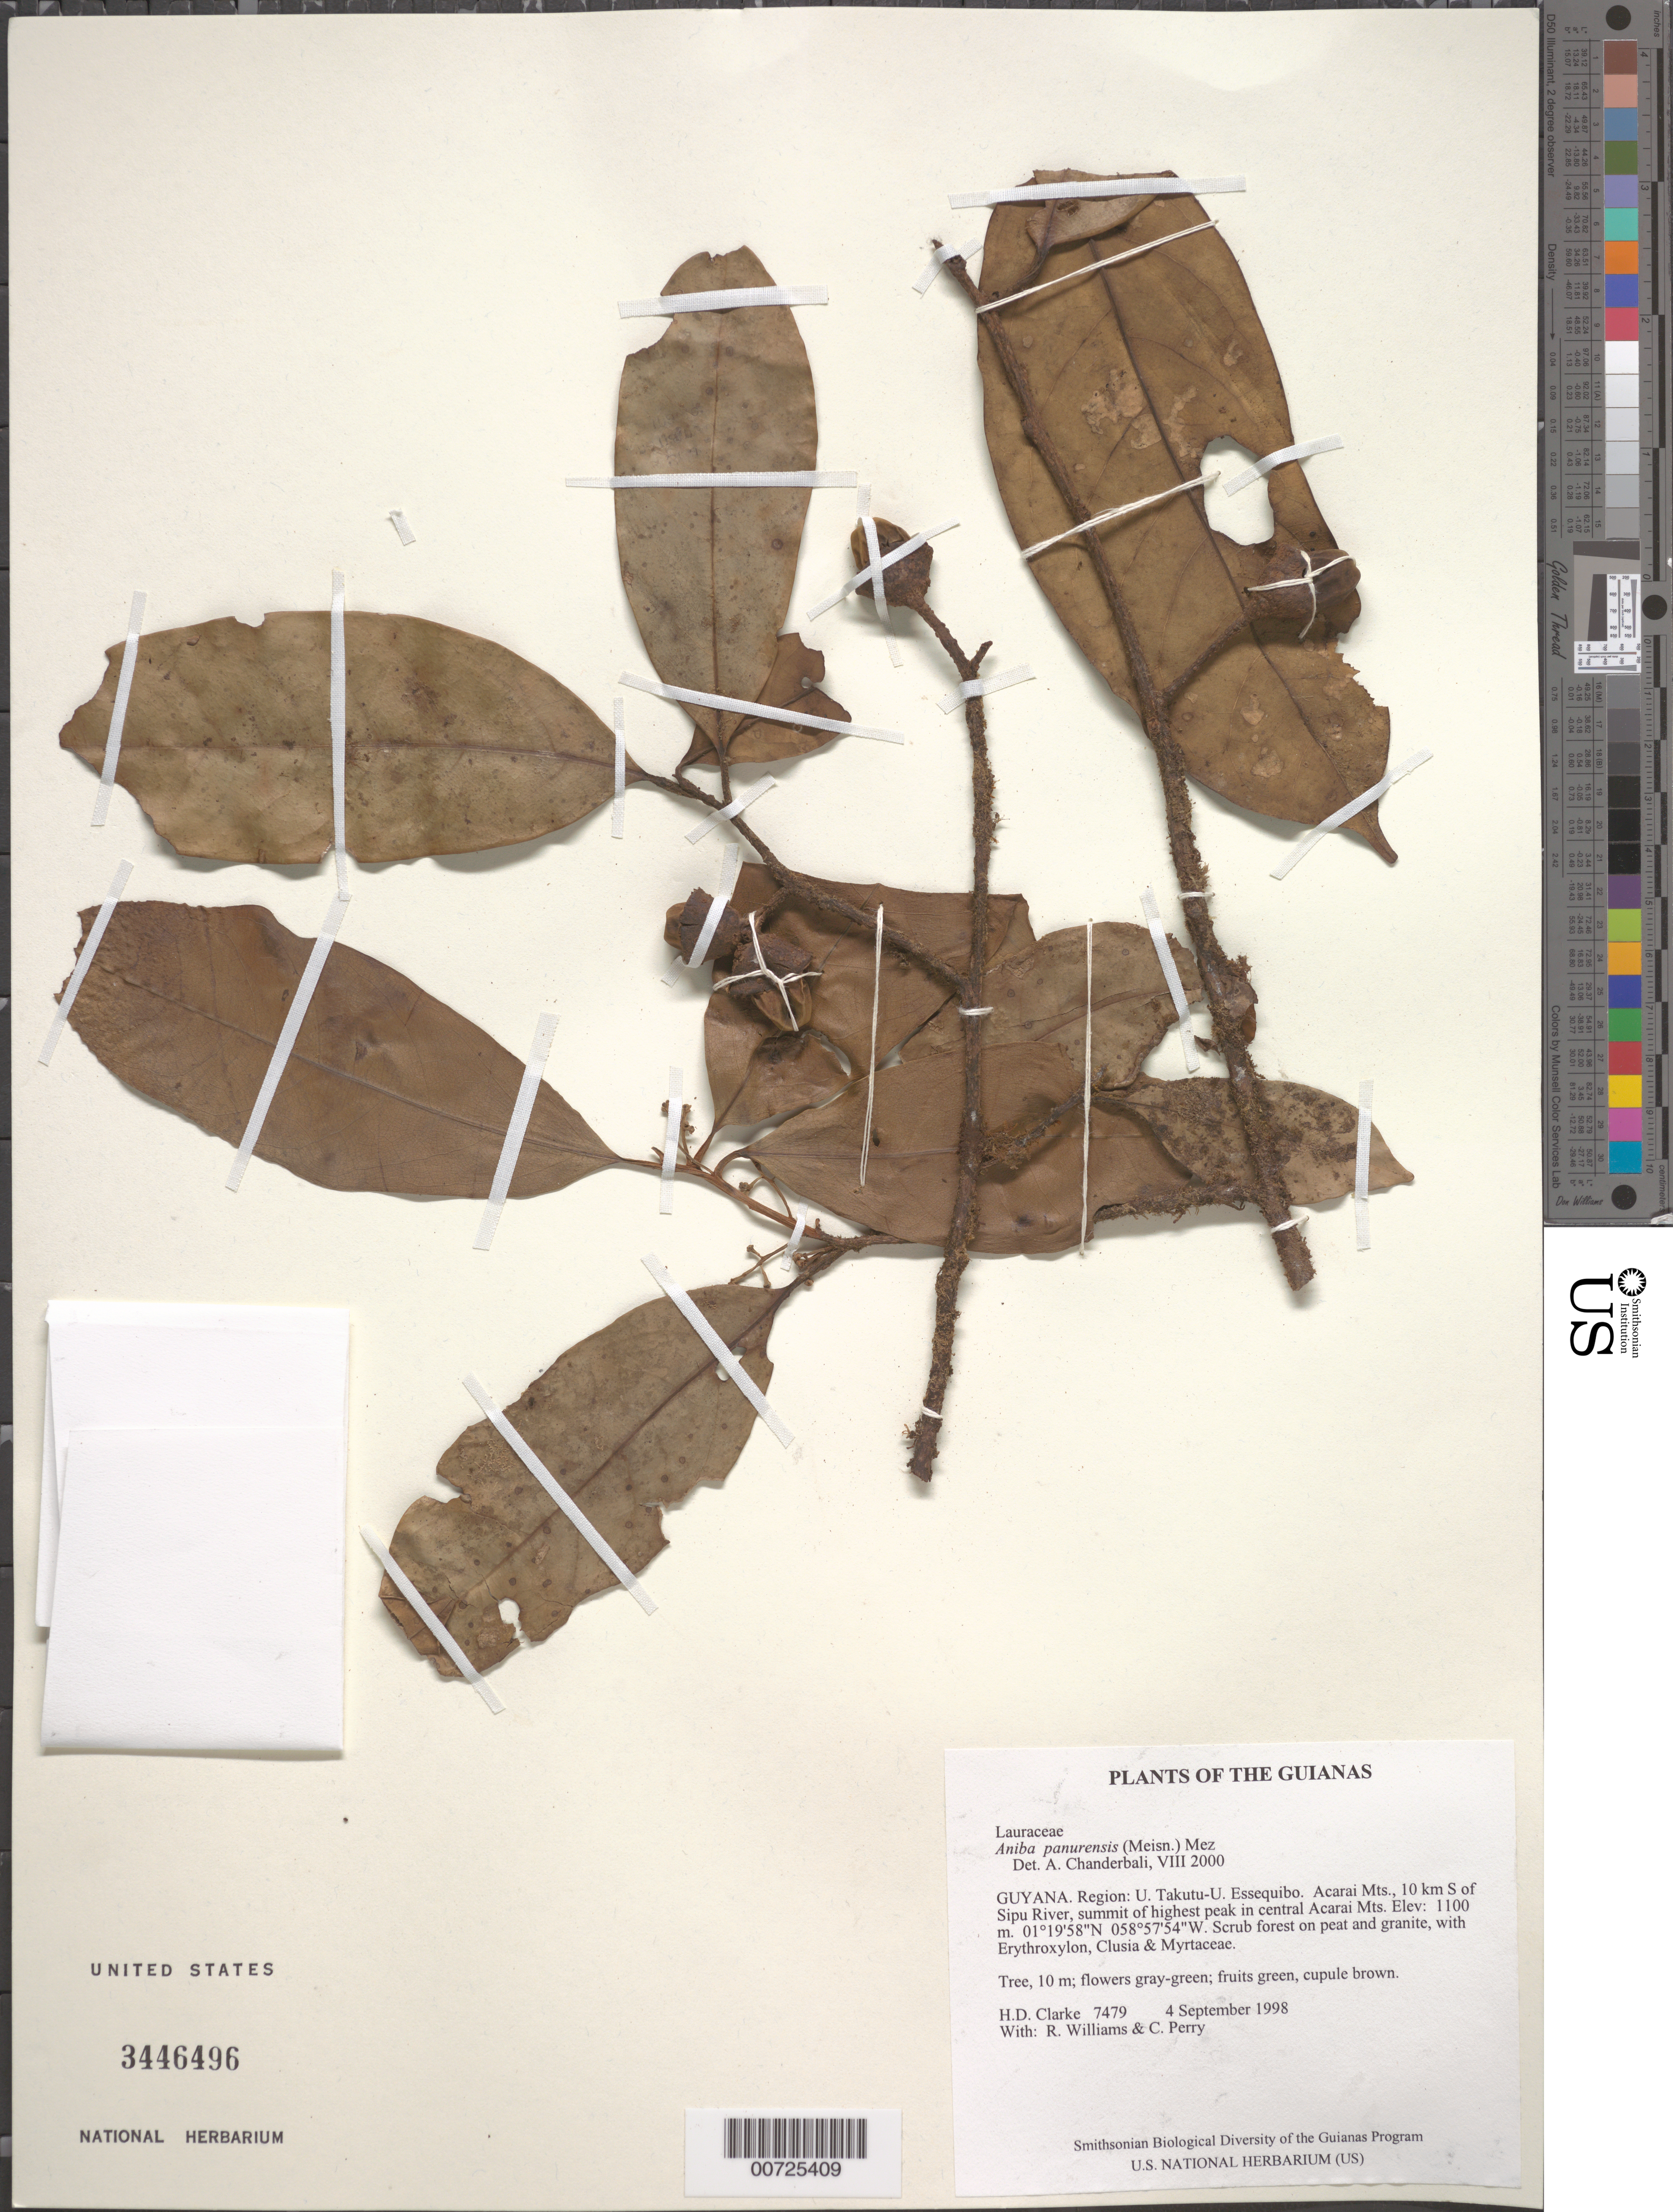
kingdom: Plantae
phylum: Tracheophyta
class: Magnoliopsida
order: Laurales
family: Lauraceae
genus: Aniba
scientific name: Aniba panurensis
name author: (Meisn.) Mez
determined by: Chanderbali, Andre Shashi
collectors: H. D. Clarke, R. Williams & C. Perry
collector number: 7479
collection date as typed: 4 September 1998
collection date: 1998-09-04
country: Guyana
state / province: U. Takutu-U. Essequibo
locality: Acarai Mts., 10 km S of Sipu River, summit of highest peak in central Acarai Mts.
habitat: Scrub forest on peat and granite, with Erythroxylum, Clusia & Myrtaceae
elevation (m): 1100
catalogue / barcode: US 3446496